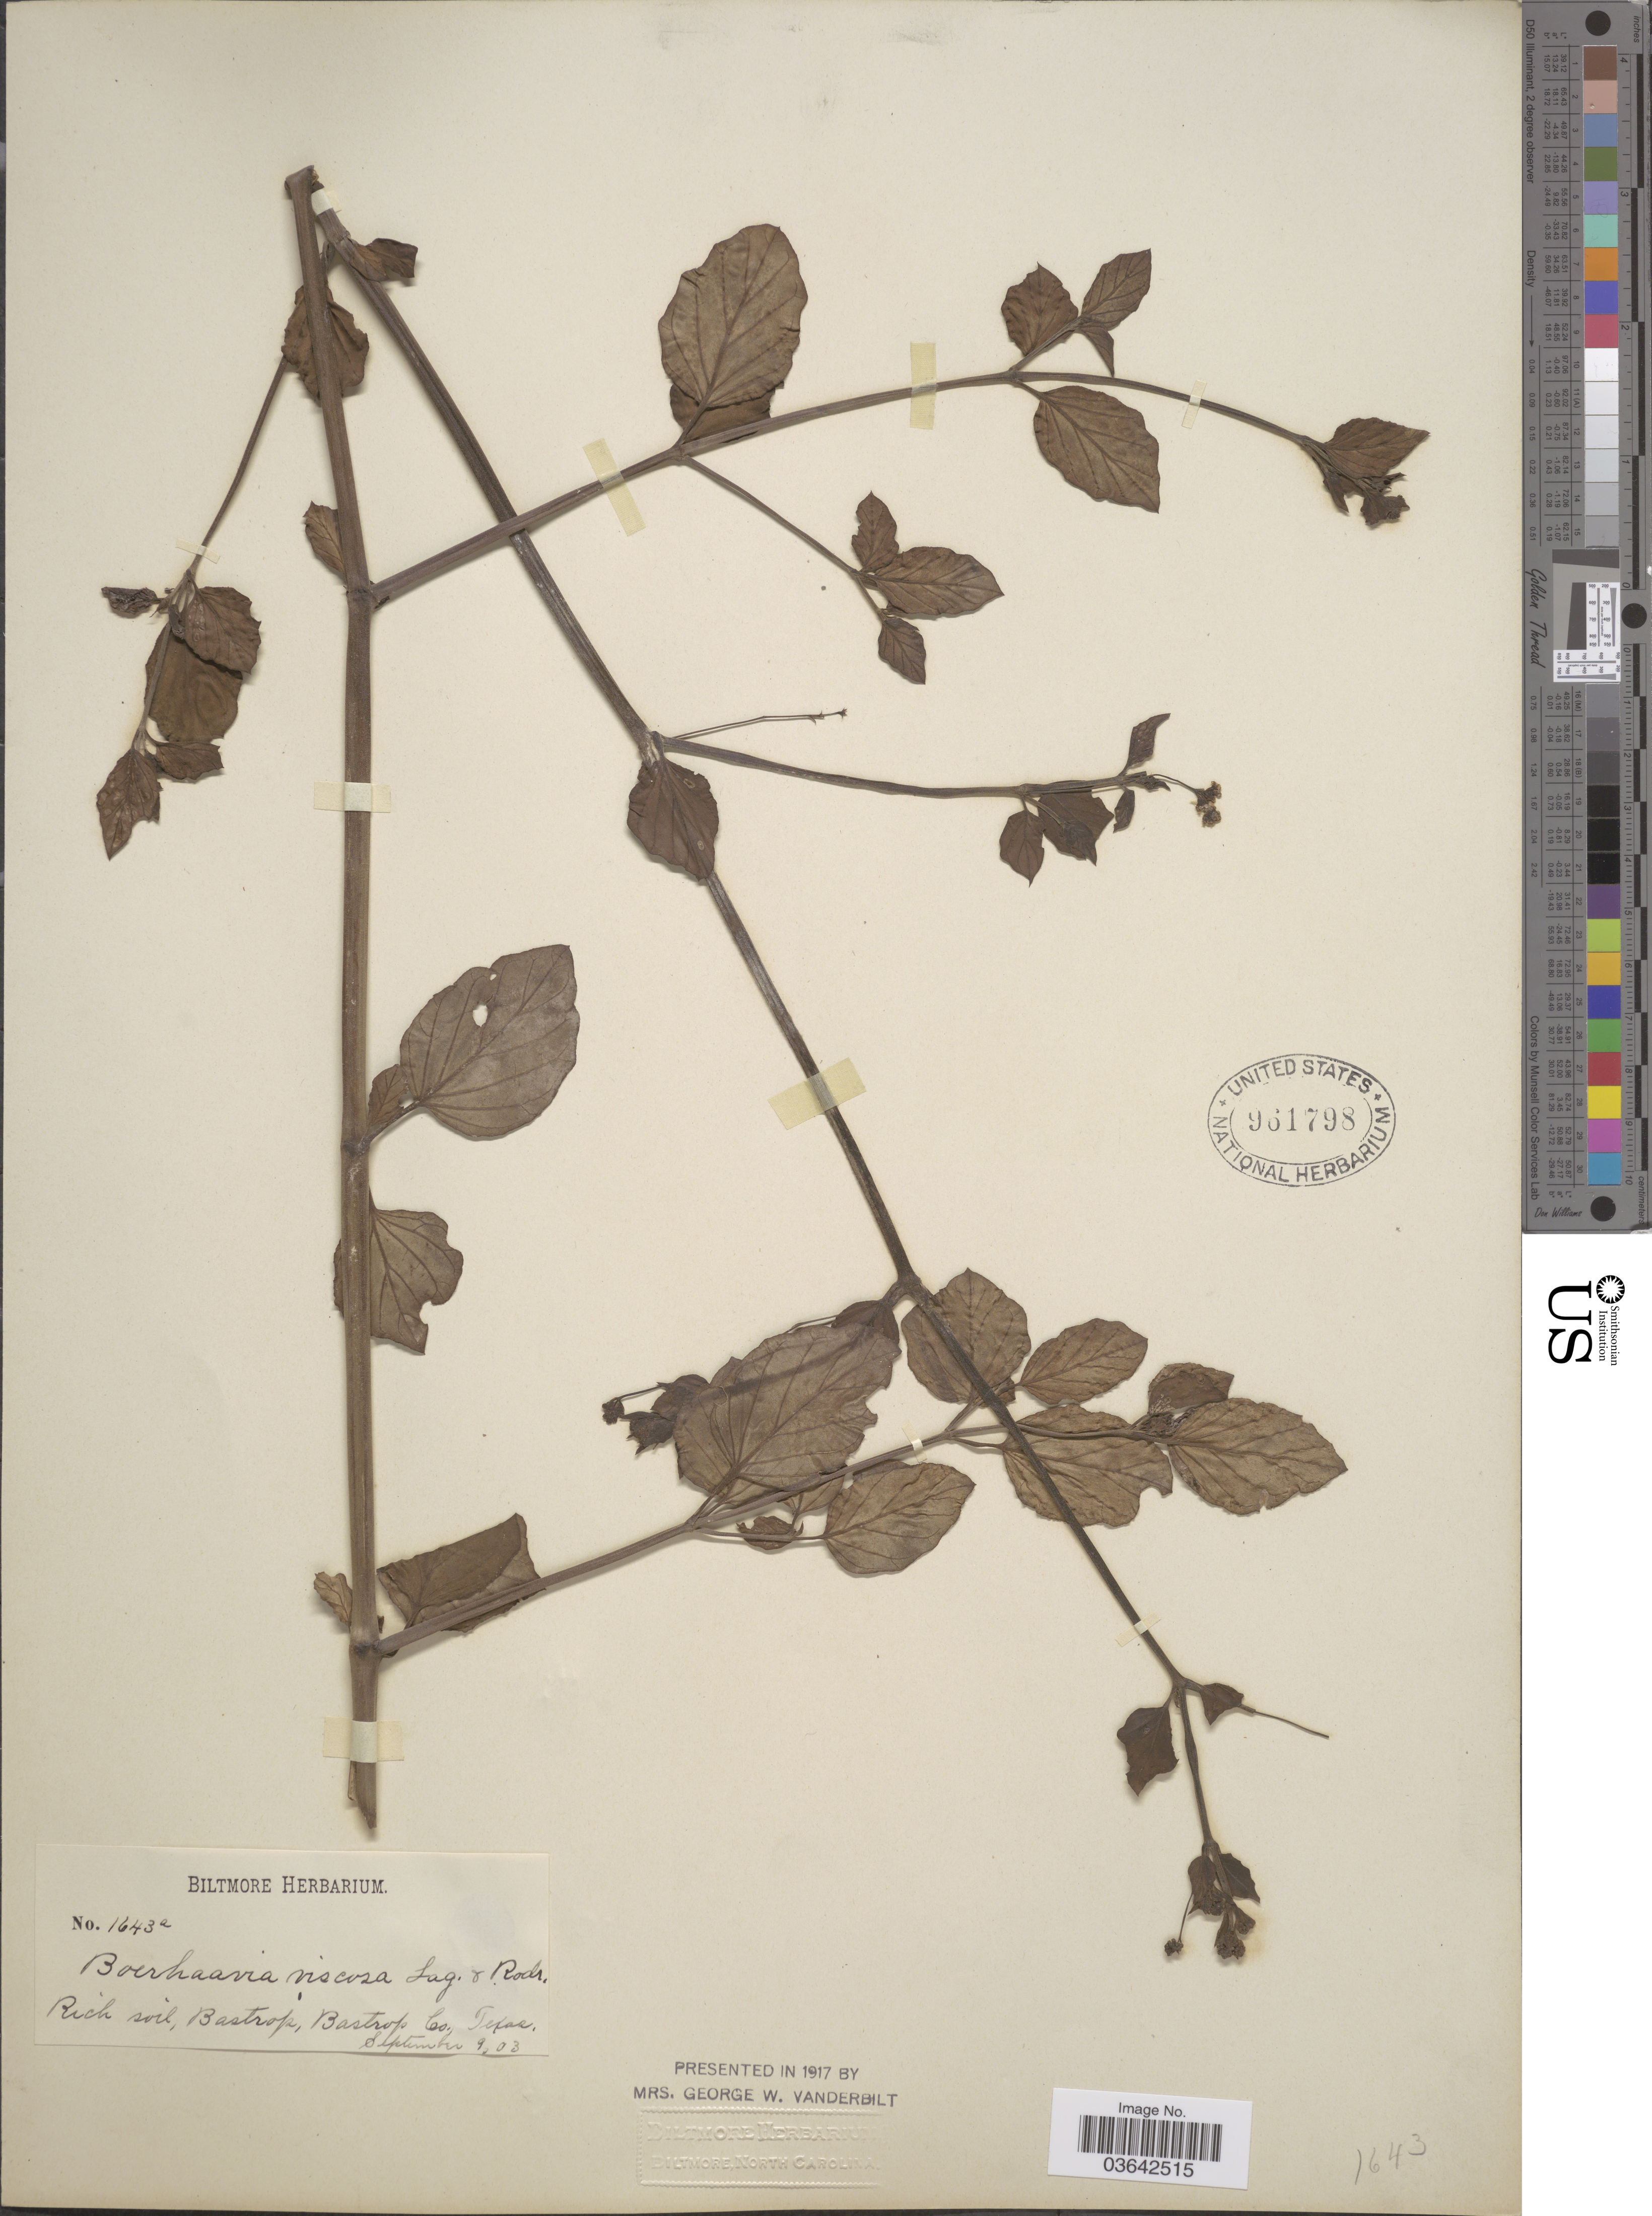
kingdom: Plantae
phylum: Tracheophyta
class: Magnoliopsida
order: Caryophyllales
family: Nyctaginaceae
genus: Boerhavia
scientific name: Boerhavia coccinea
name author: Mill.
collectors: ex herb. Biltmore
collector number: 1643a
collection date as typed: Transcribed d/m/y: 9/9/3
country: United States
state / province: Texas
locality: Bastrop, Bastrop Co.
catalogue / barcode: US 961798